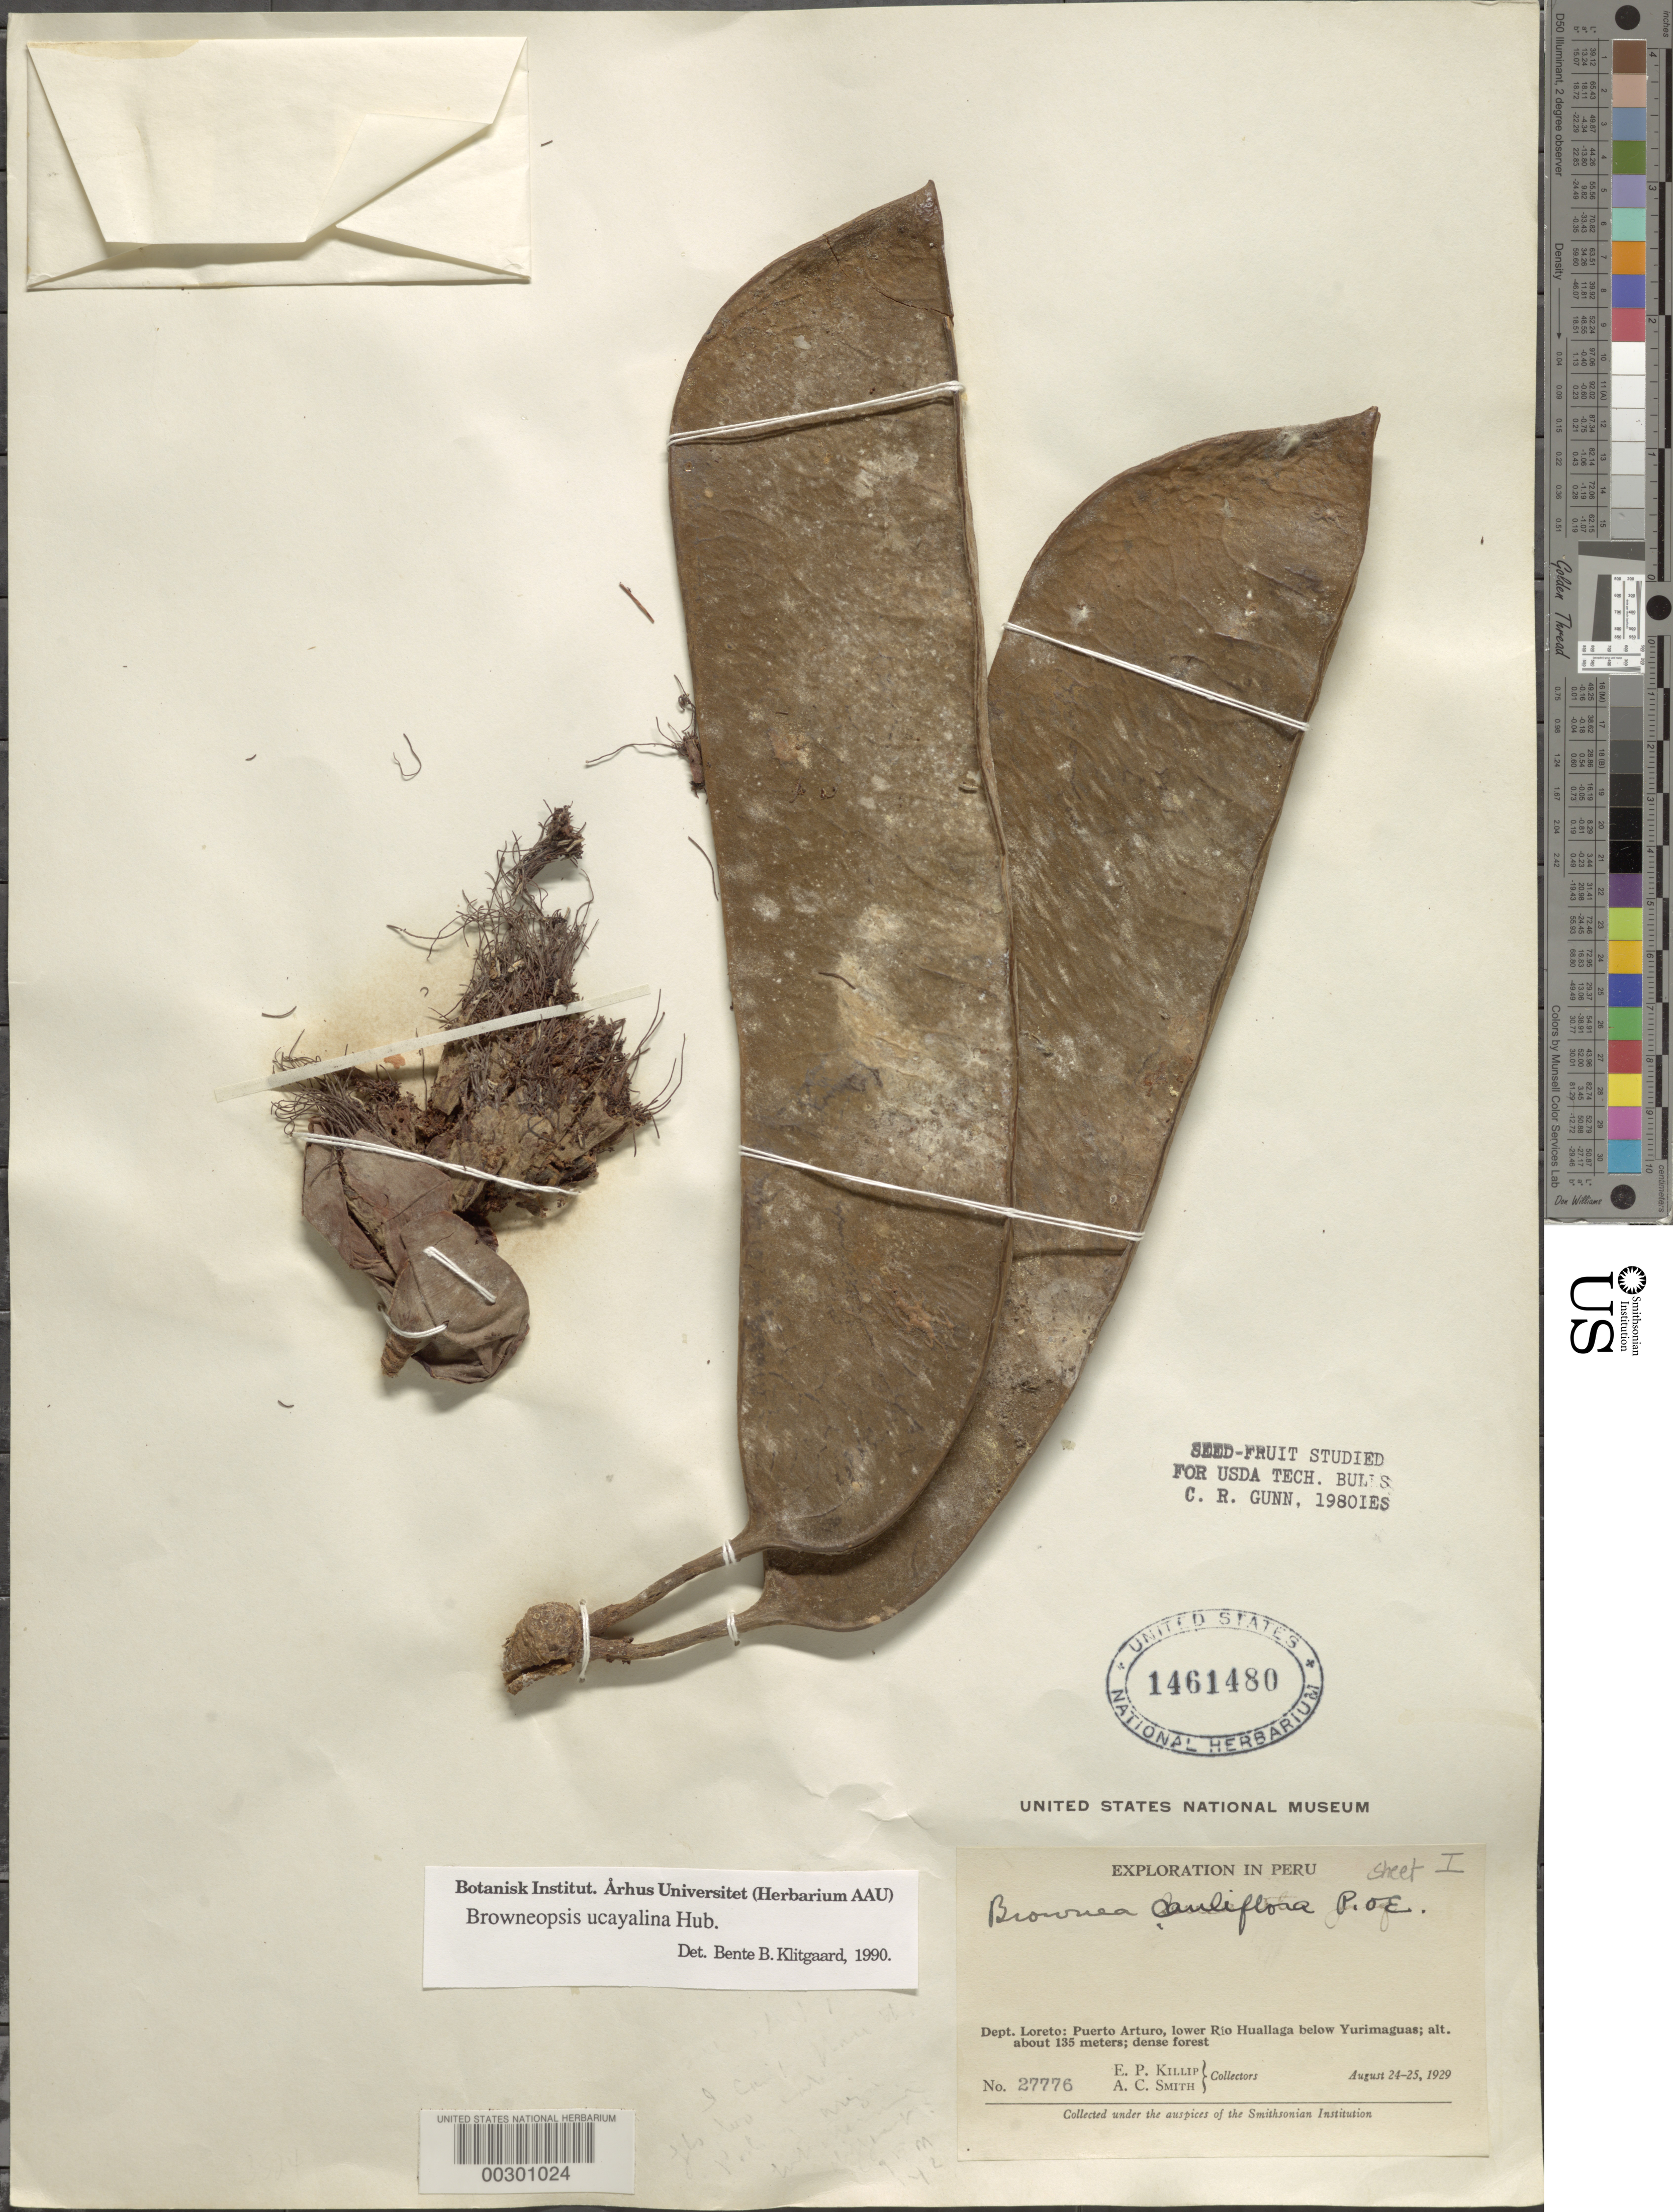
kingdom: Plantae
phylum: Tracheophyta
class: Magnoliopsida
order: Fabales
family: Fabaceae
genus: Browneopsis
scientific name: Browneopsis ucayalina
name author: (Huber) Ducke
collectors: E. P. Killip & A. C. Smith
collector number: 27776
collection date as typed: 24 Aug 1929 to 25 Aug 1929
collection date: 1929-08-24/1929-08-25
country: Peru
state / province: Loreto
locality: Puerto arturo, lower rio hallaga below yurimaguas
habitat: Dense forest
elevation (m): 135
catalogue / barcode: US 1461480